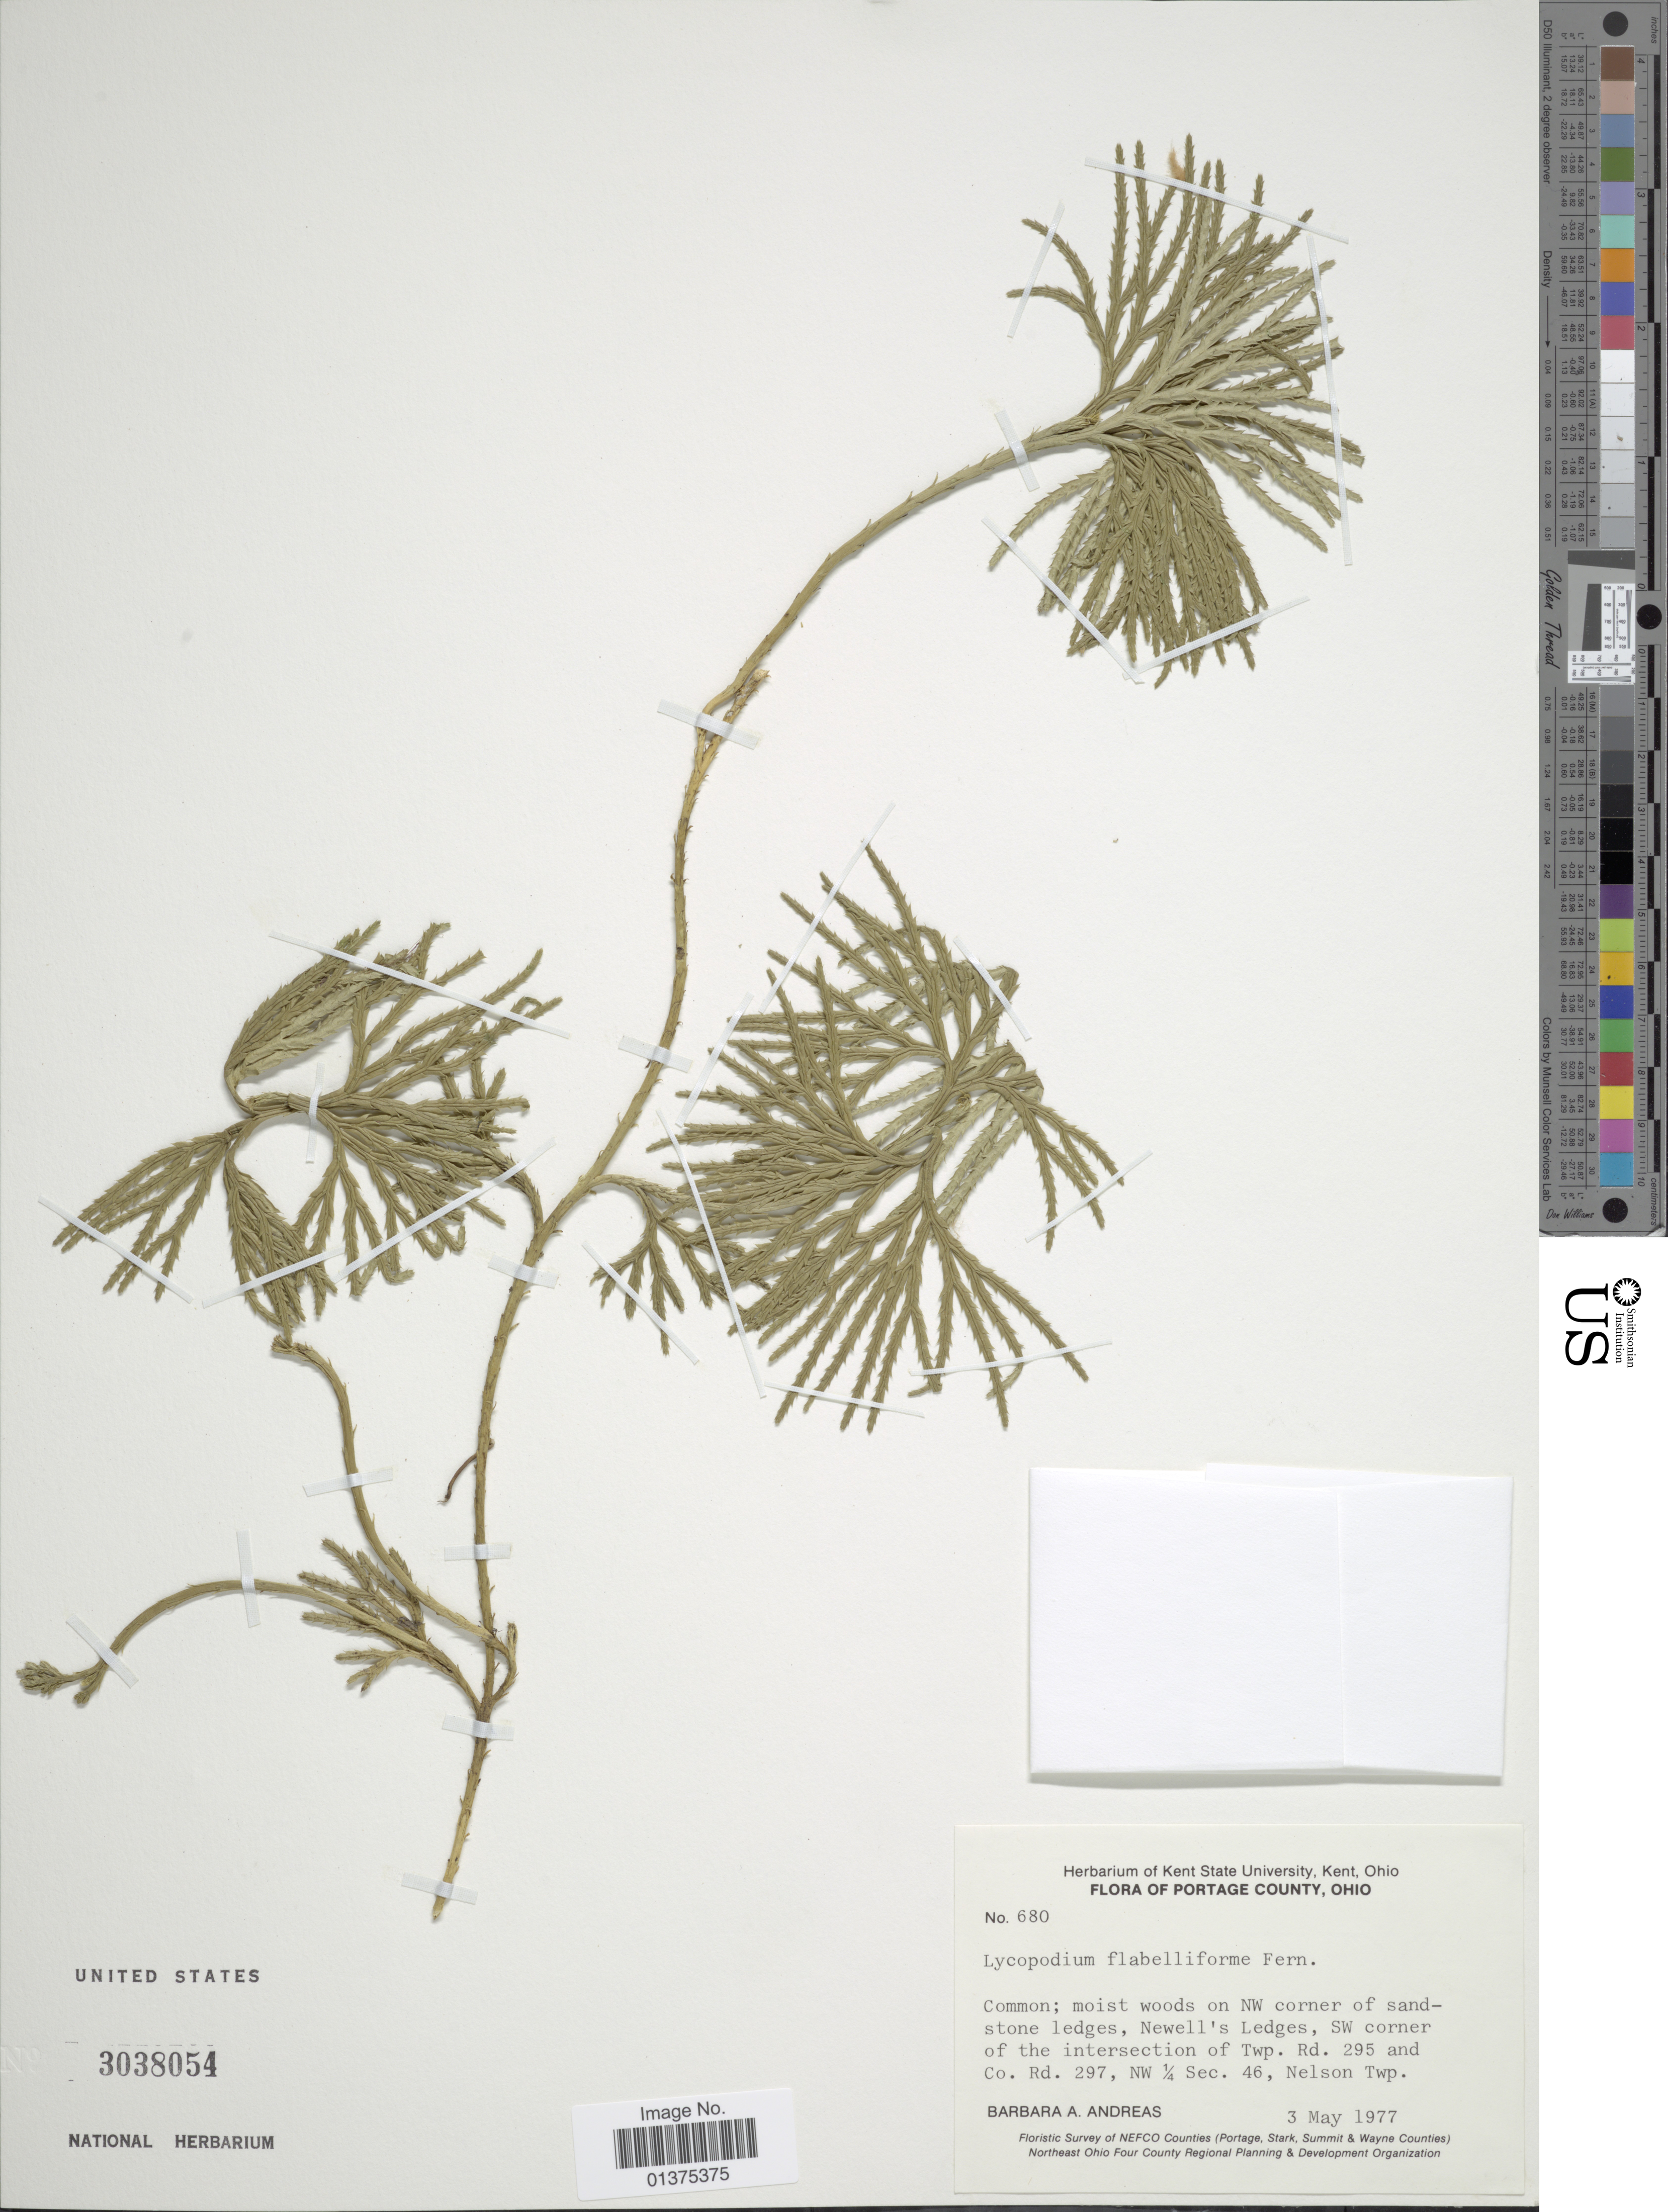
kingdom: Plantae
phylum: Tracheophyta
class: Lycopodiopsida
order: Lycopodiales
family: Lycopodiaceae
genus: Diphasiastrum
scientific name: Diphasiastrum digitatum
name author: (Dill. ex A. Braun) Holub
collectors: B. A. Andreas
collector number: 680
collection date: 1977-05-03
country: United States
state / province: Ohio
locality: Portage County, Moist woods on NW corner of sandstone ledges, Newell's Ledges, SW corner of the intersection of Twp. Rd 295 and Co. Rd. 297, NW ¼ sec. 46, Nelson Twp.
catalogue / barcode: US 3038054